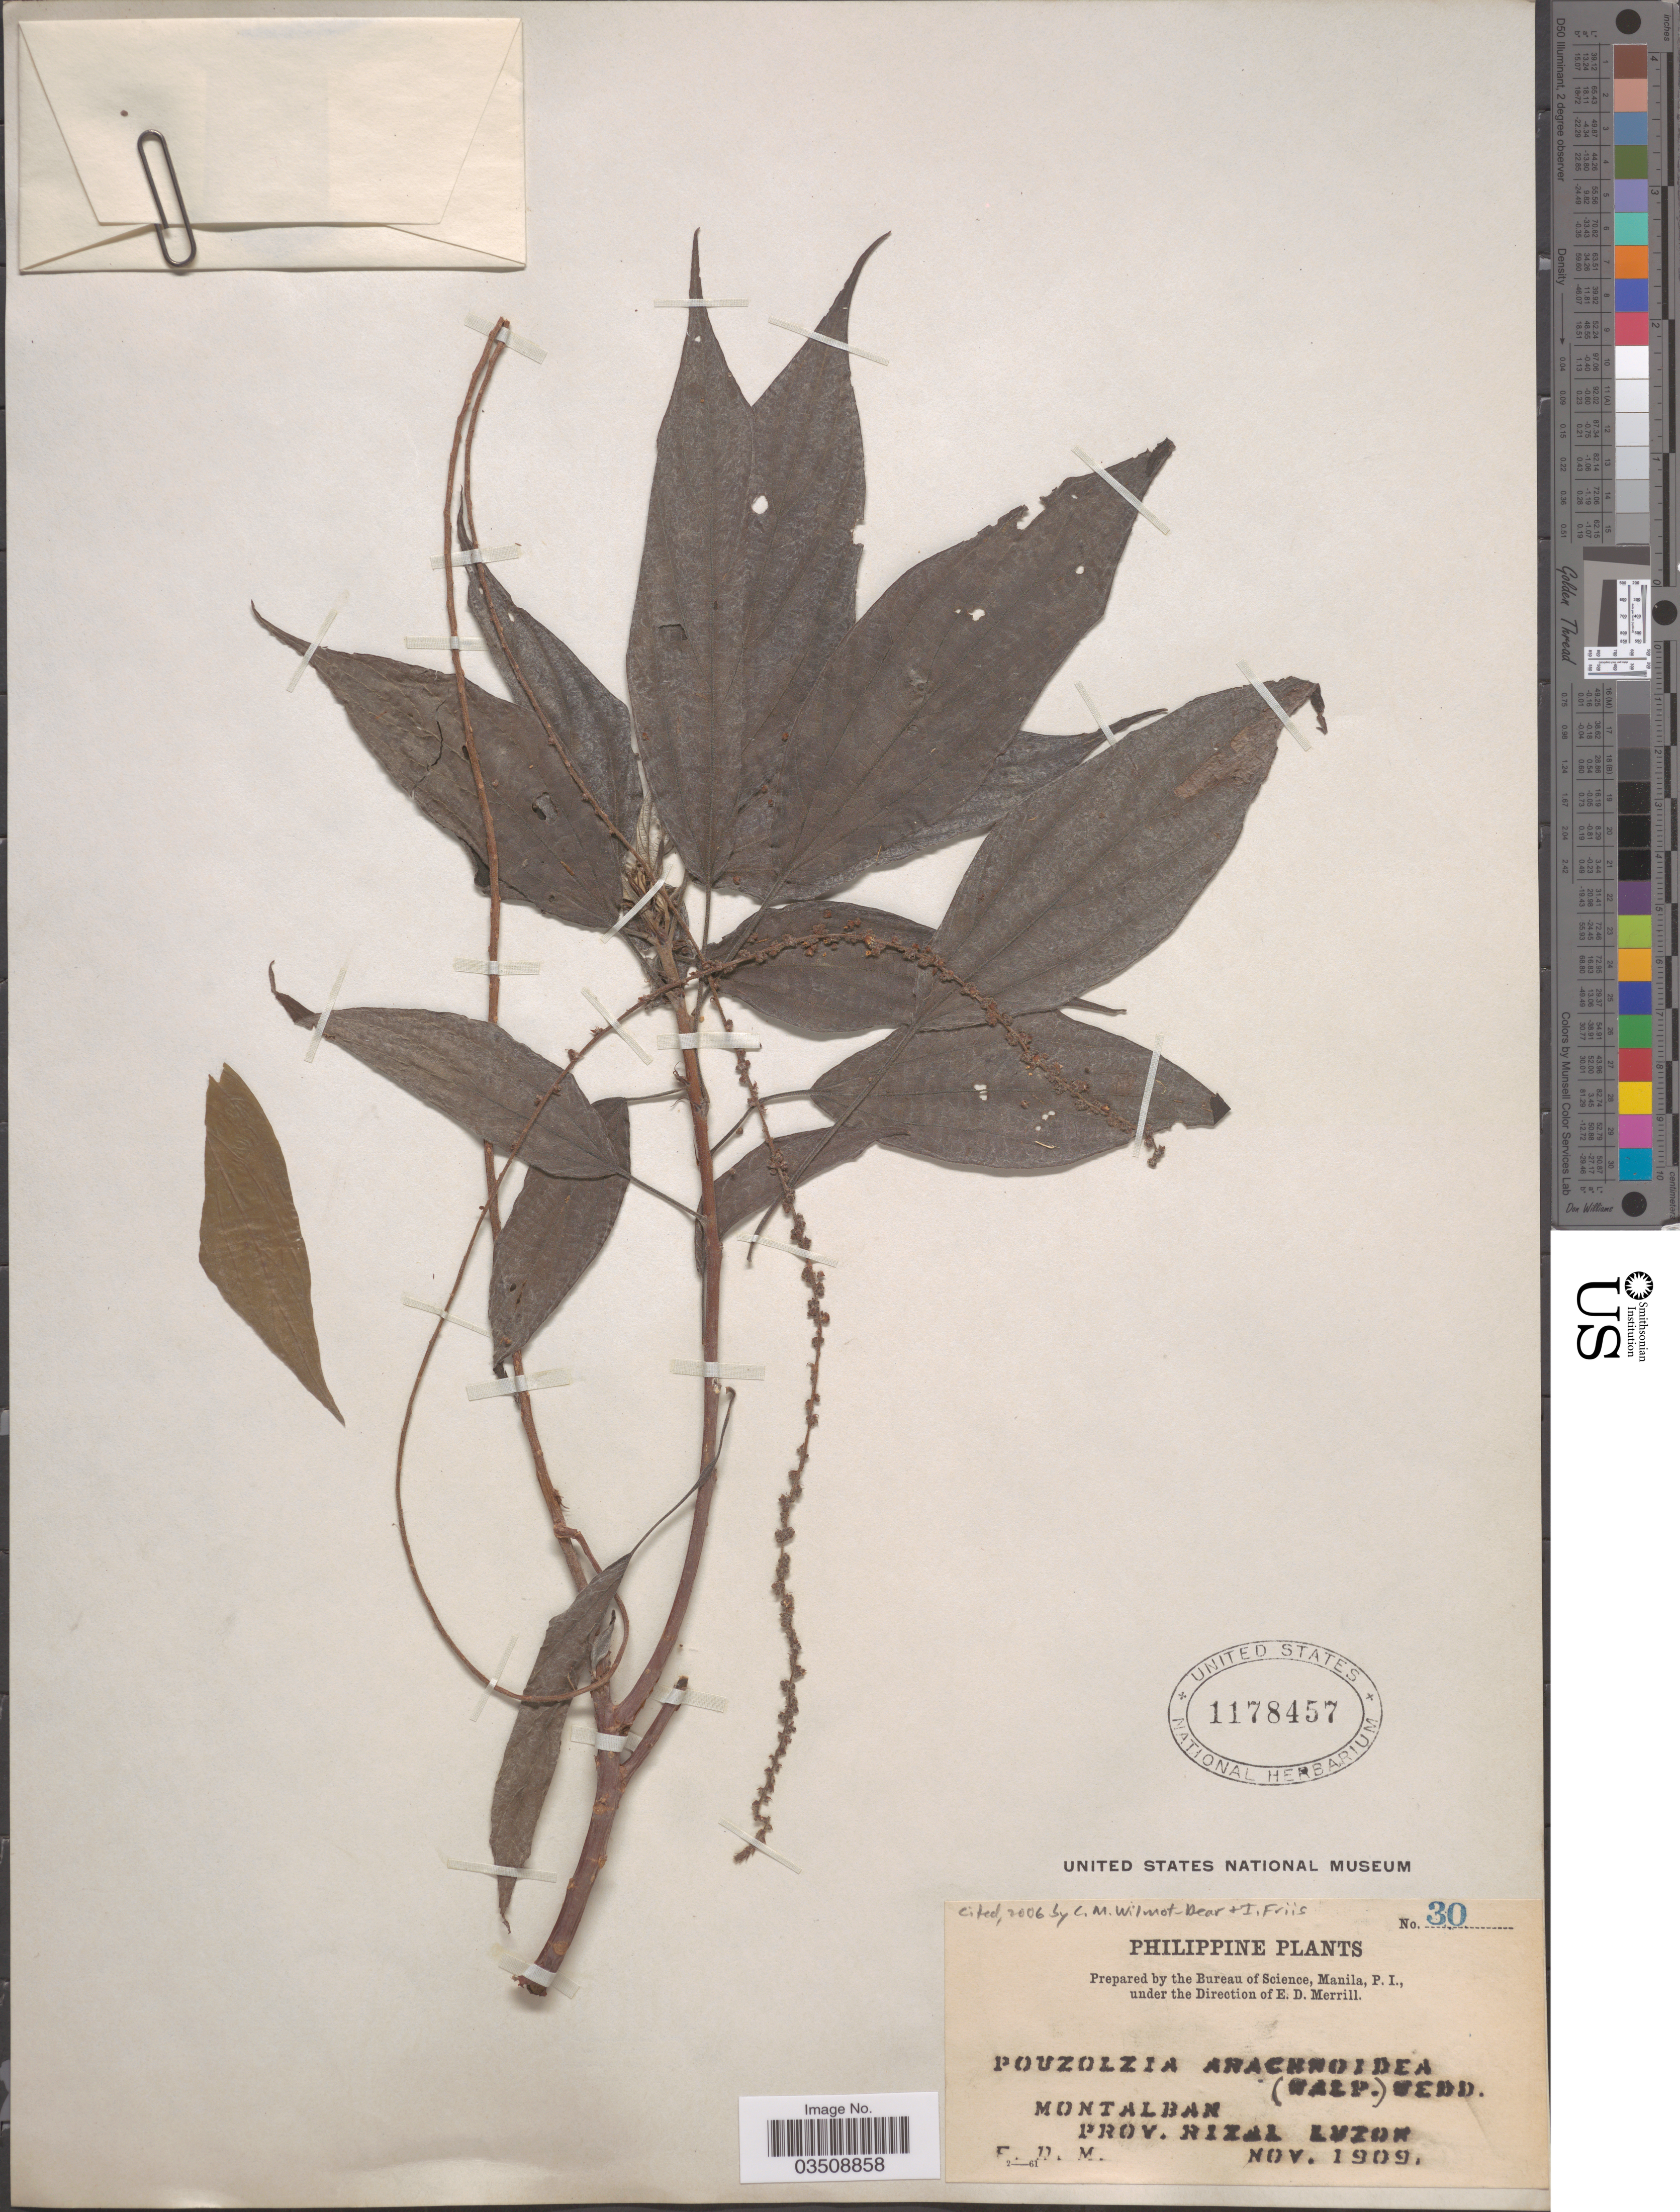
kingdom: Plantae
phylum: Tracheophyta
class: Magnoliopsida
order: Rosales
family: Urticaceae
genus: Pouzolzia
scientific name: Pouzolzia arachnoidea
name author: Wedd.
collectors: E. D. Merrill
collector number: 30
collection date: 1909-11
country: Philippines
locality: Montalban. Prov. Rizal Luzon.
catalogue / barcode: US 1178457